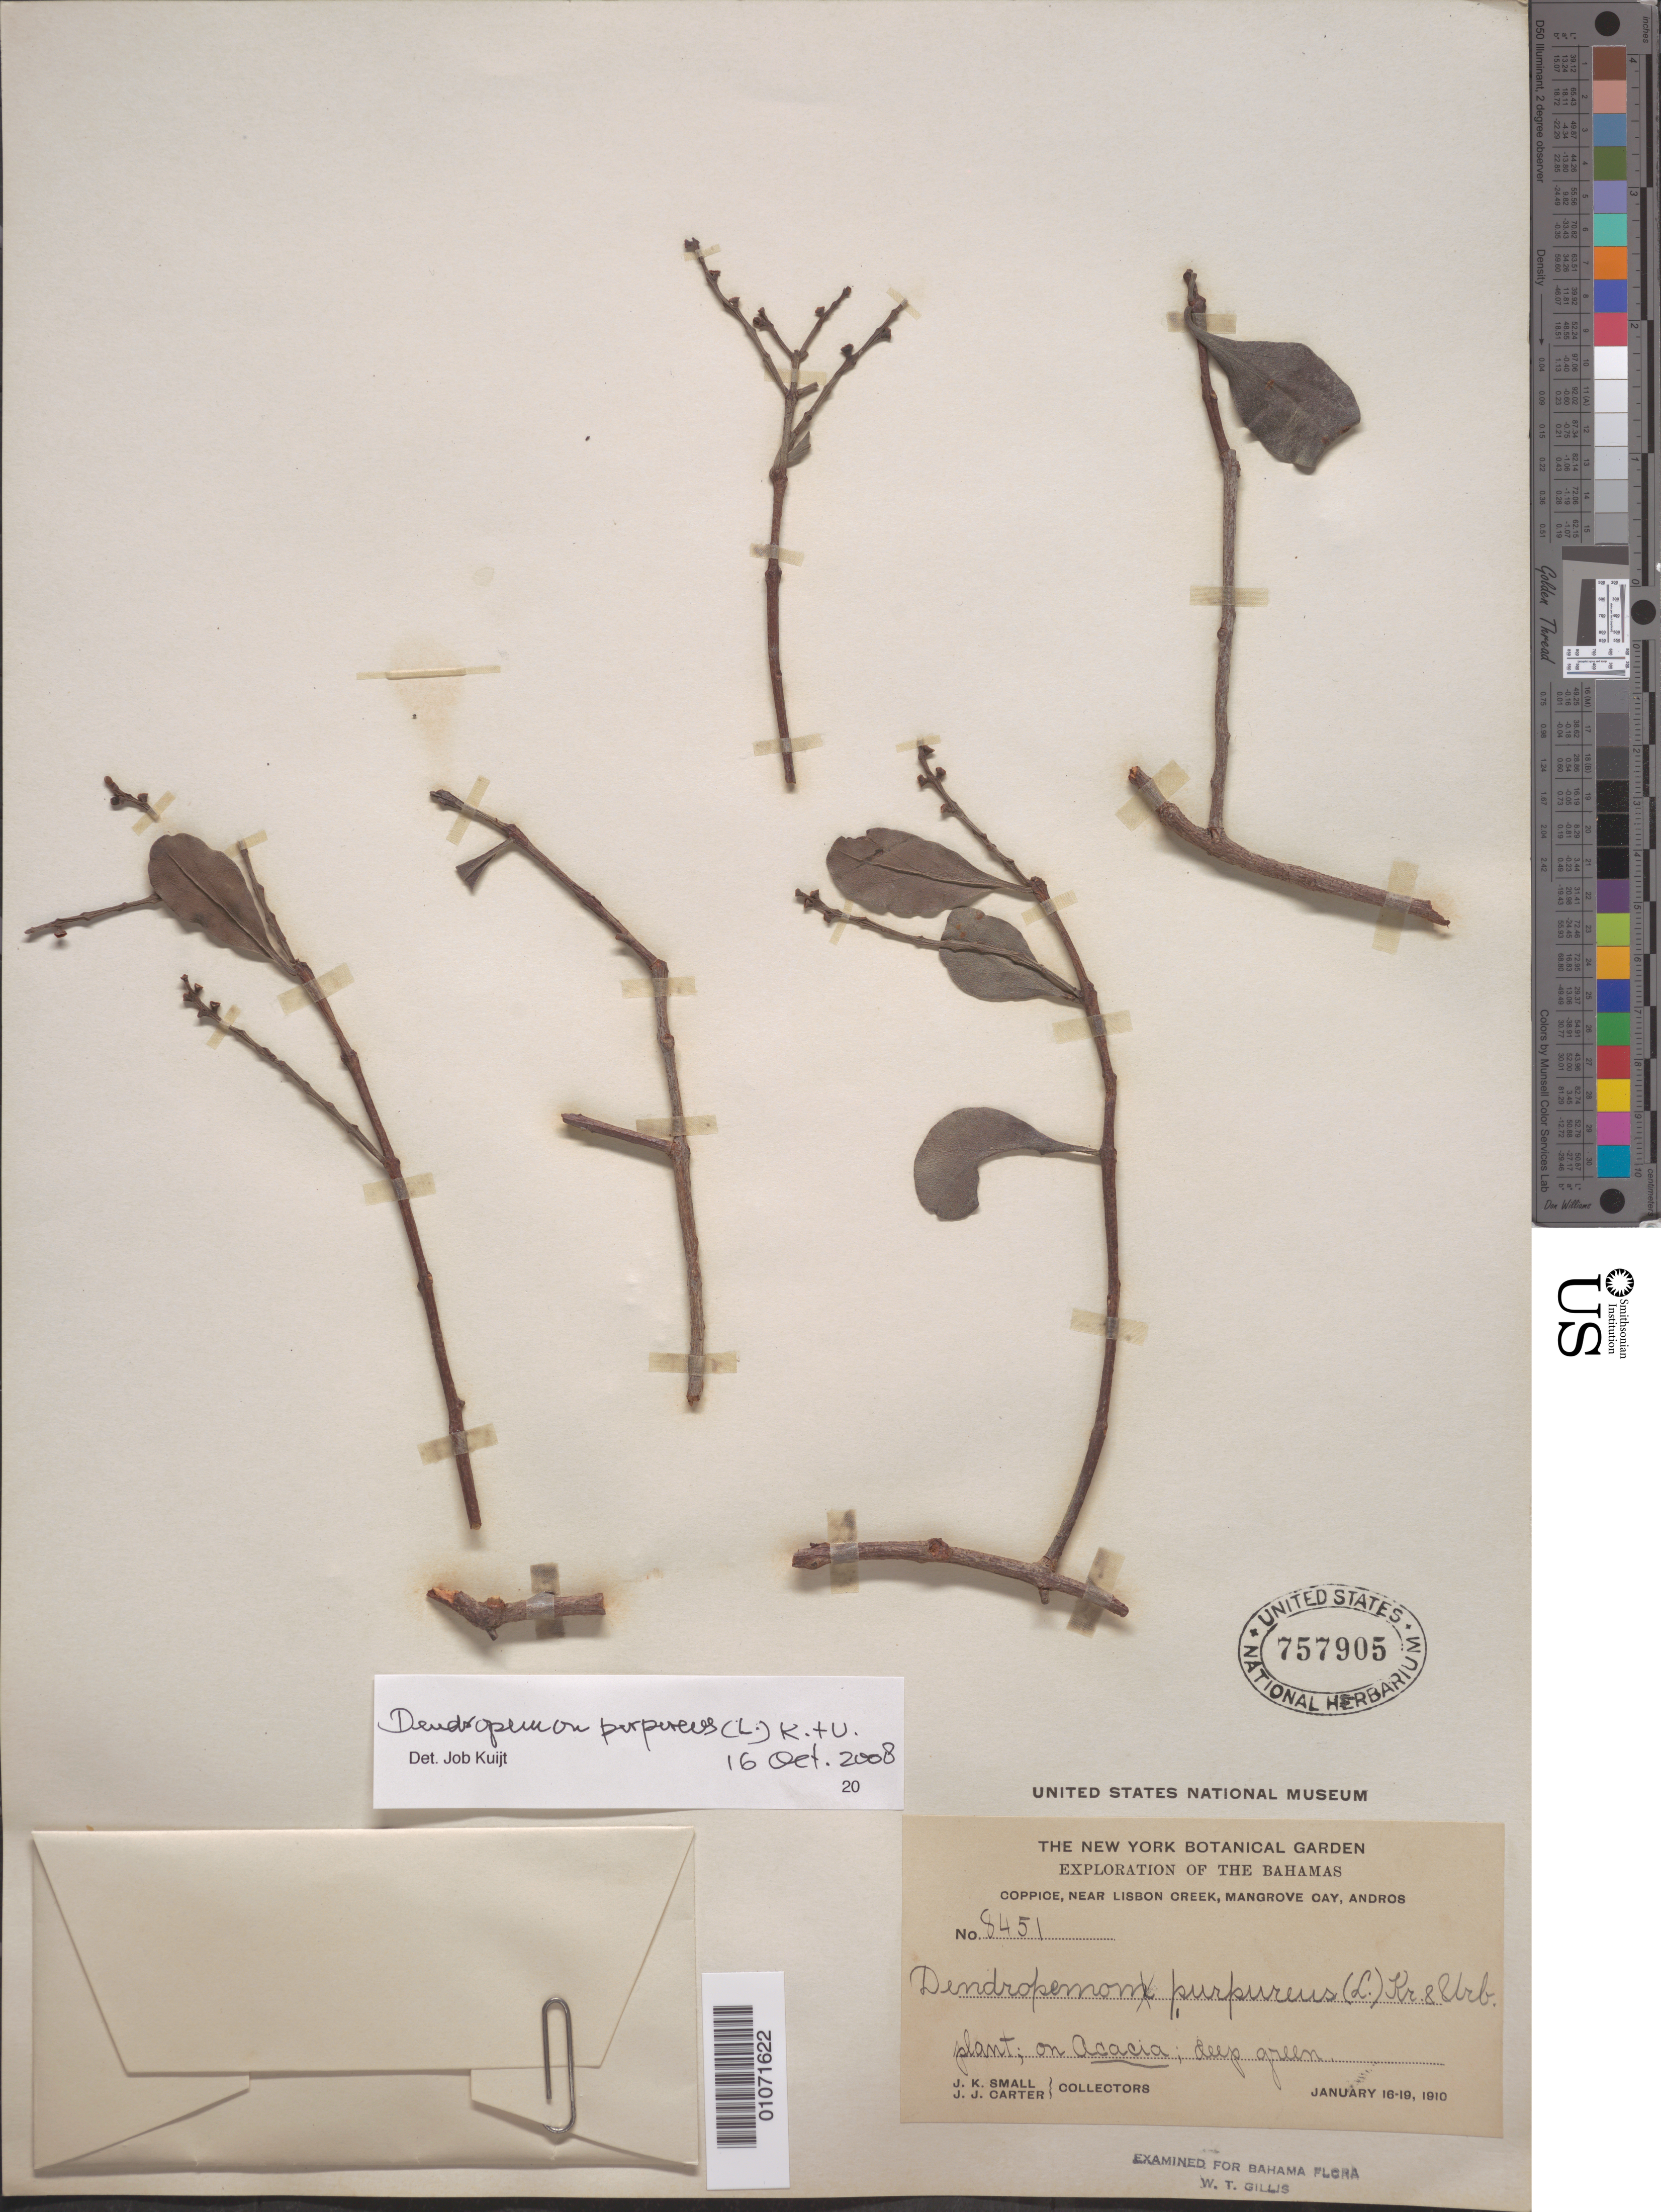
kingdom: Plantae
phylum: Tracheophyta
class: Magnoliopsida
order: Santalales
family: Loranthaceae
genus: Dendropemon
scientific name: Dendropemon purpureus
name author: (L.) Krug & Urb.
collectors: J. K. Small & J. J. Carter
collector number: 8451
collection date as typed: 16 Jan 1910 to 19 Jan 1910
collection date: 1910-01-16/1910-01-19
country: Bahamas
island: Andros I.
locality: Copppice, Near Lisson Creek, Mangrove Cay.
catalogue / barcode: US 757905